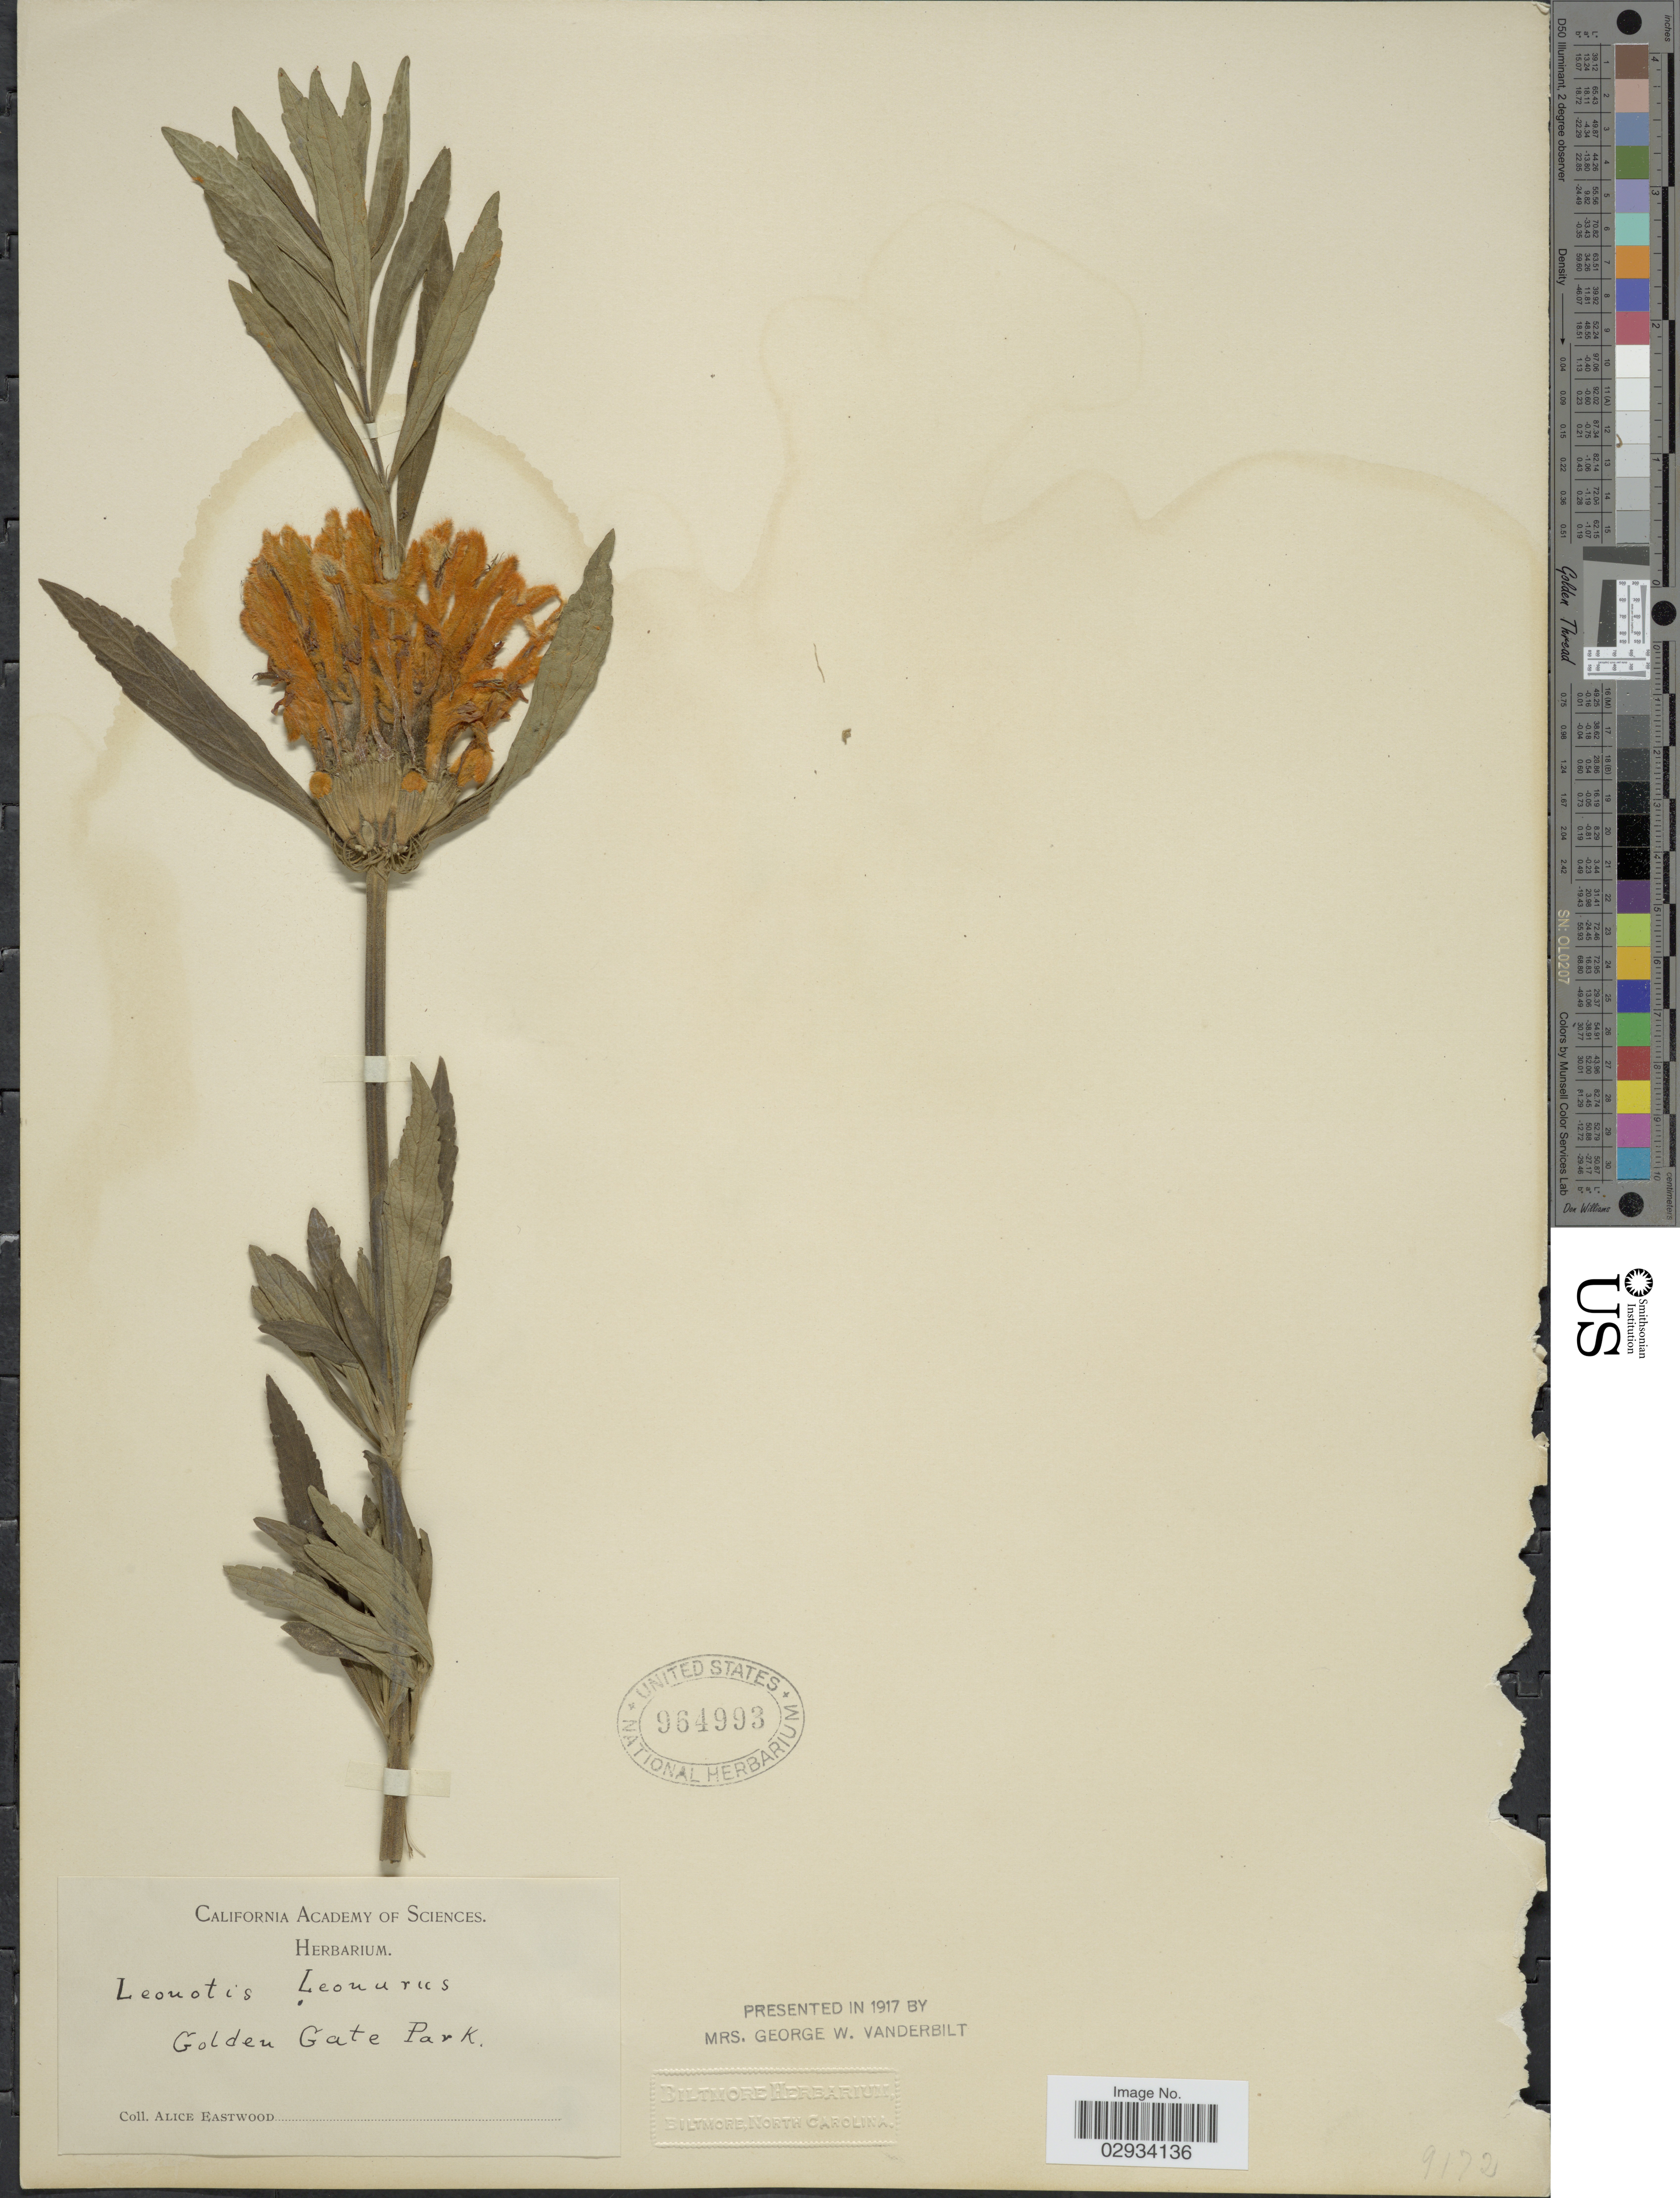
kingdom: Plantae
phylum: Tracheophyta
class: Magnoliopsida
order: Lamiales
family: Lamiaceae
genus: Leonotis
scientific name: Leonotis leonurus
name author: (L.) R. Br.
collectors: A. Eastwood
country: United States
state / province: California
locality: Golden Gate Park.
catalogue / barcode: US 964993